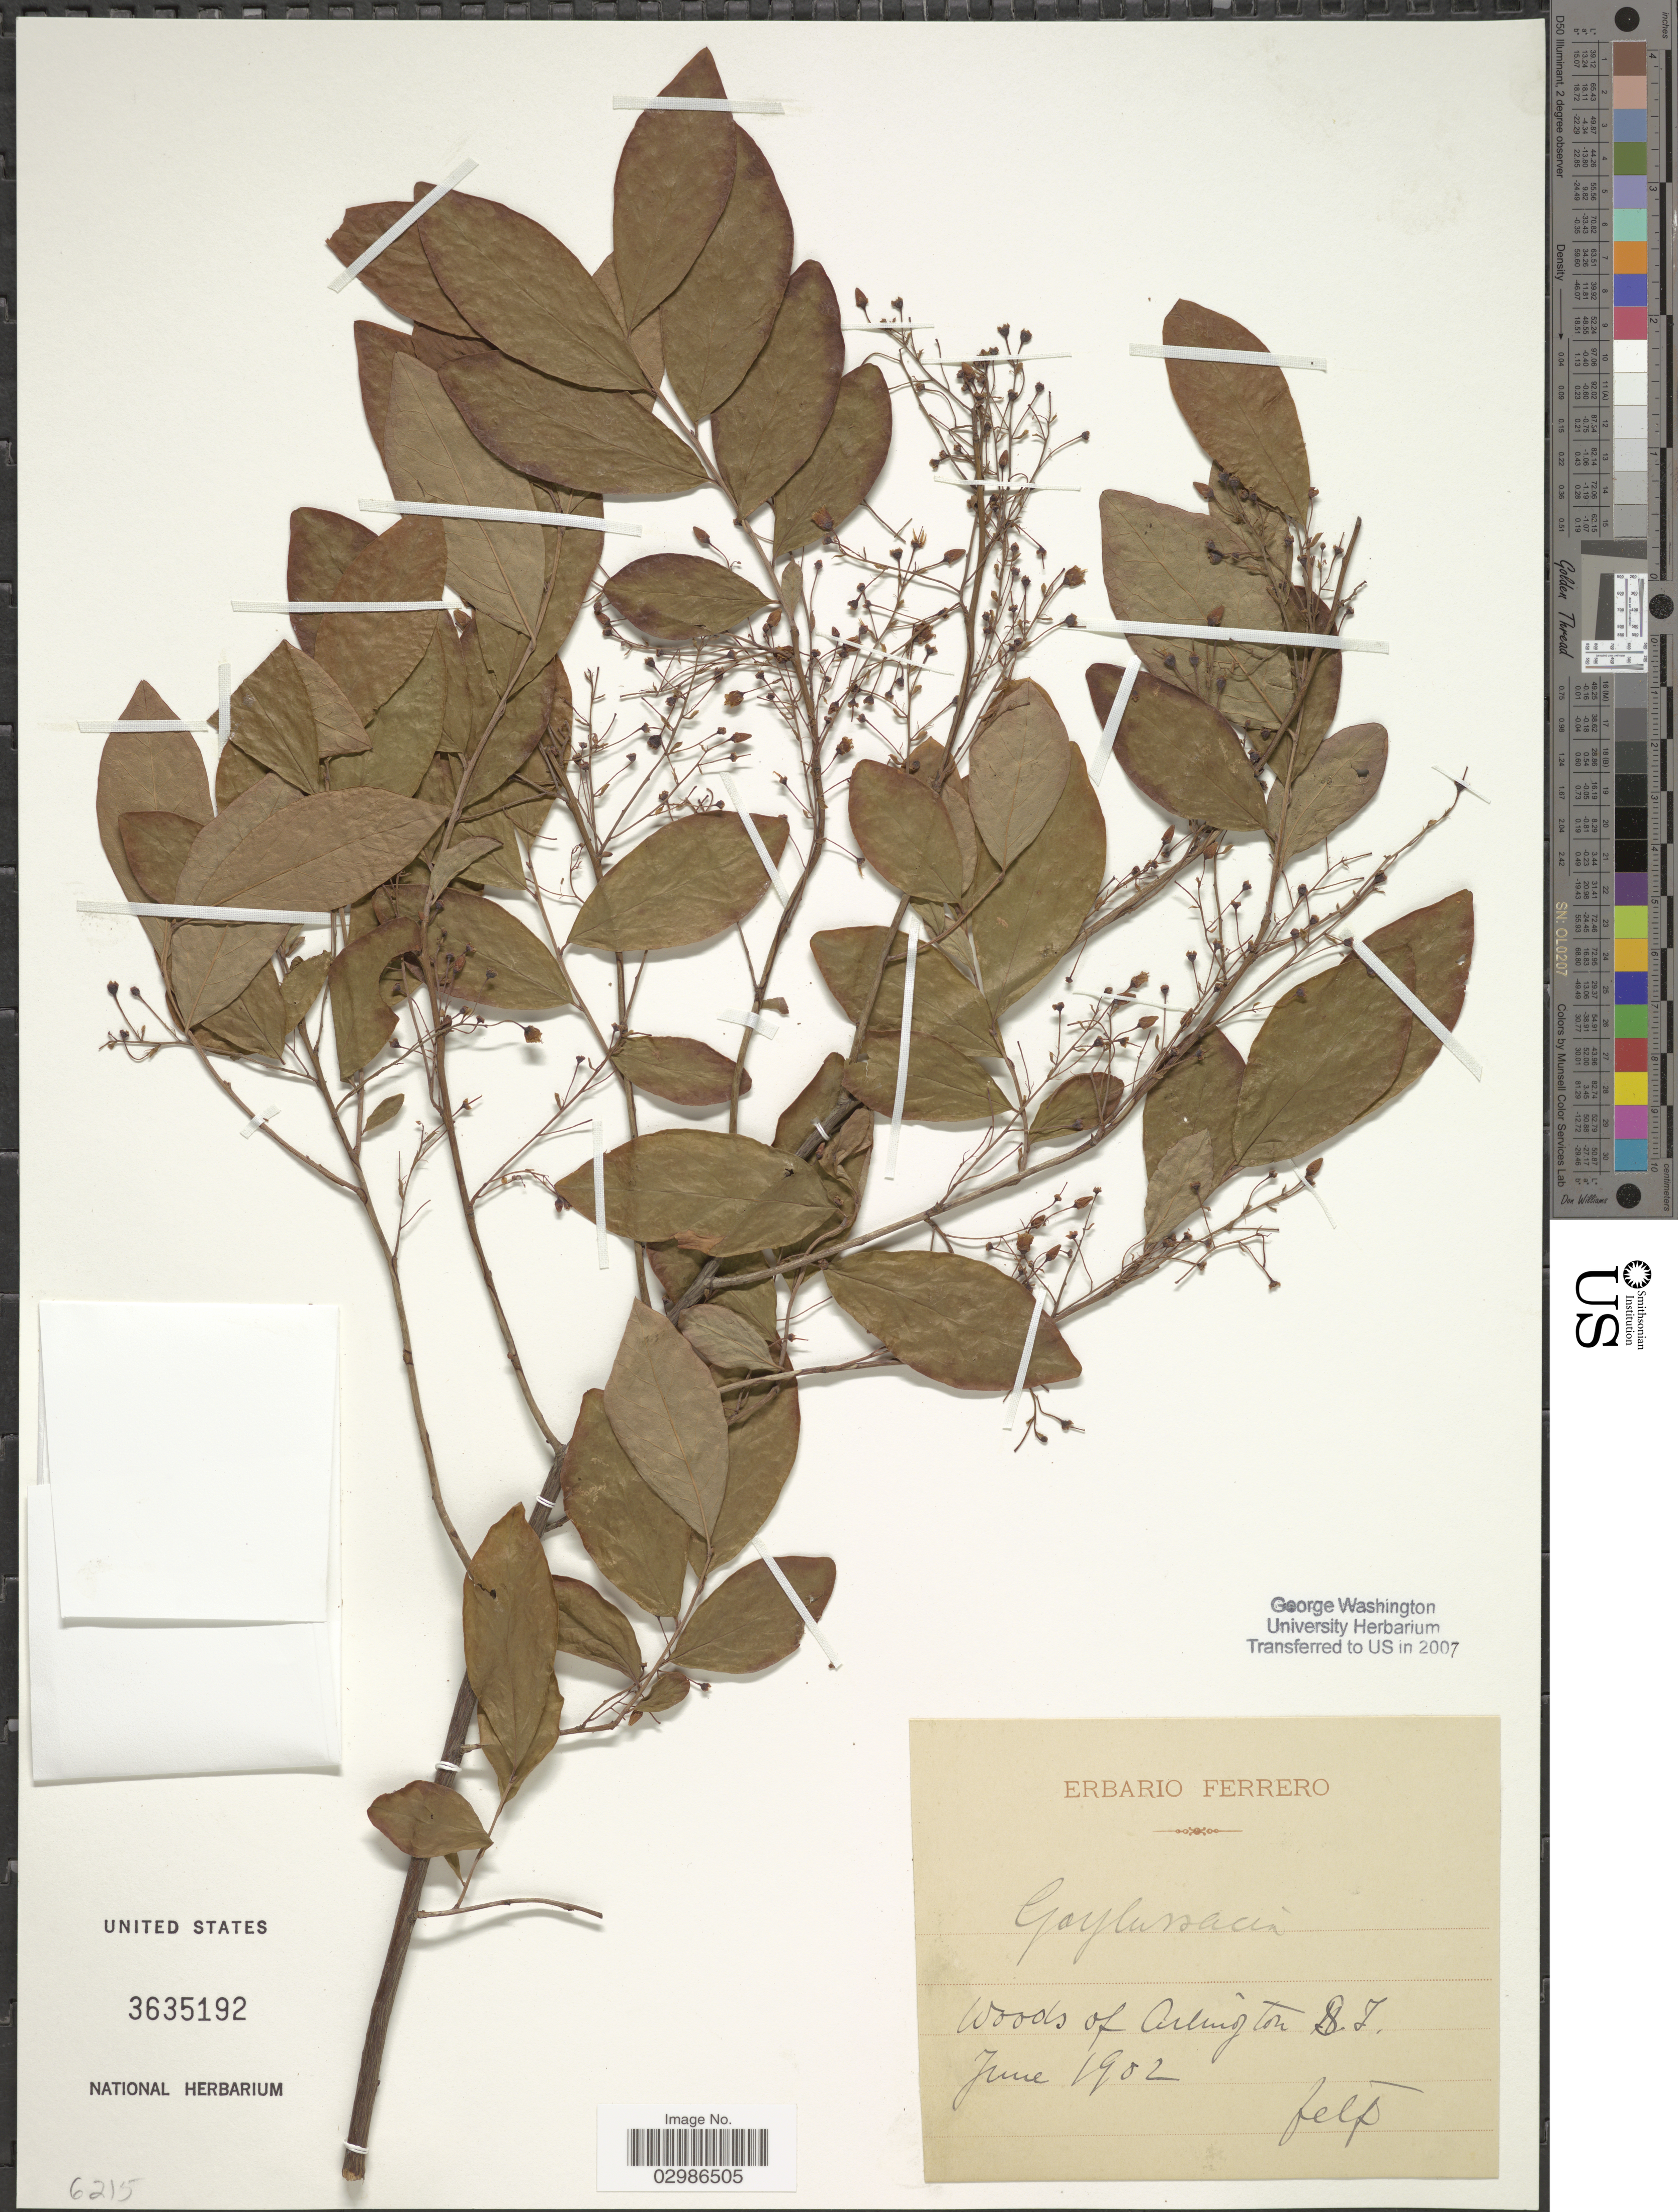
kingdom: Plantae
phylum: Tracheophyta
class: Magnoliopsida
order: Ericales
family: Ericaceae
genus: Gaylussacia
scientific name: Gaylussacia sp.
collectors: ex herb. Ferrero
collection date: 1902-06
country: United States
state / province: New Jersey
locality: Woods of Arlington N.J.